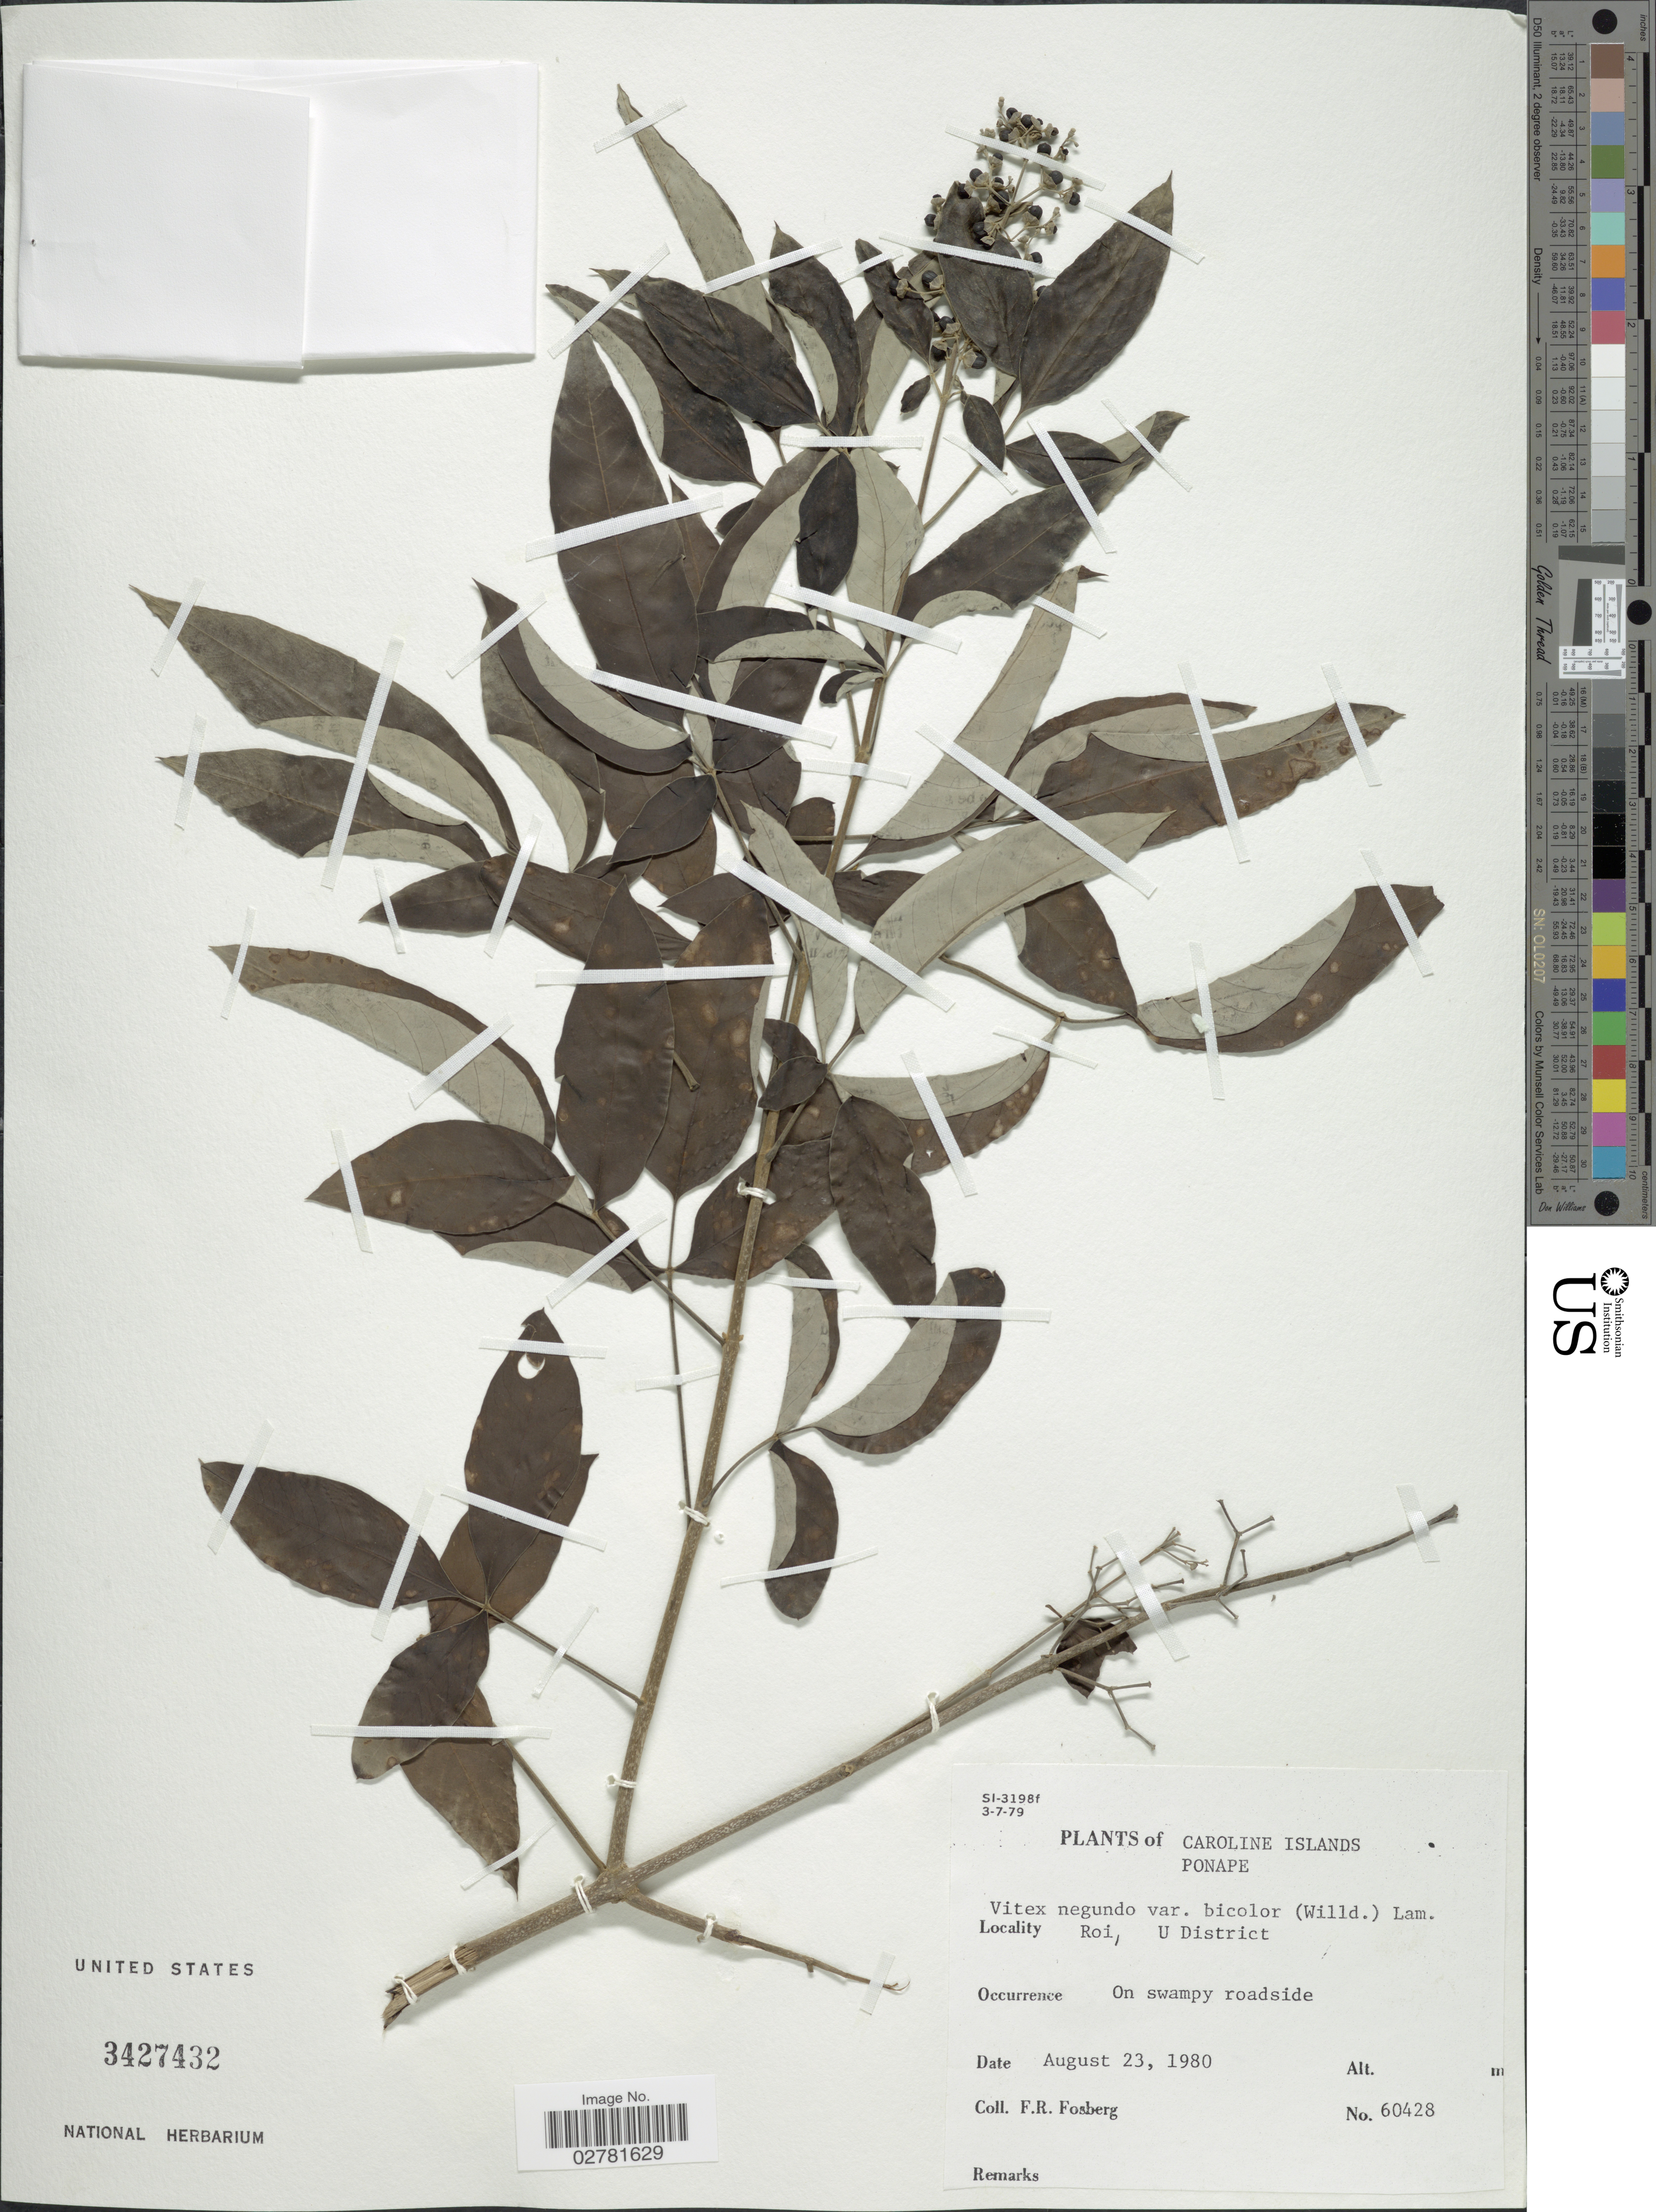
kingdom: Plantae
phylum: Tracheophyta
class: Magnoliopsida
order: Lamiales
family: Lamiaceae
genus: Vitex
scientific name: Vitex negundo var. bicolor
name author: (Willd.) H.J. Lam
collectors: F. R. Fosberg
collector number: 60428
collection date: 1980-08-23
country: Micronesia, Federated States of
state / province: Pohnpei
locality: The Caroline Islands. Ponape. Roi, U District.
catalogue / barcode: US 3427432